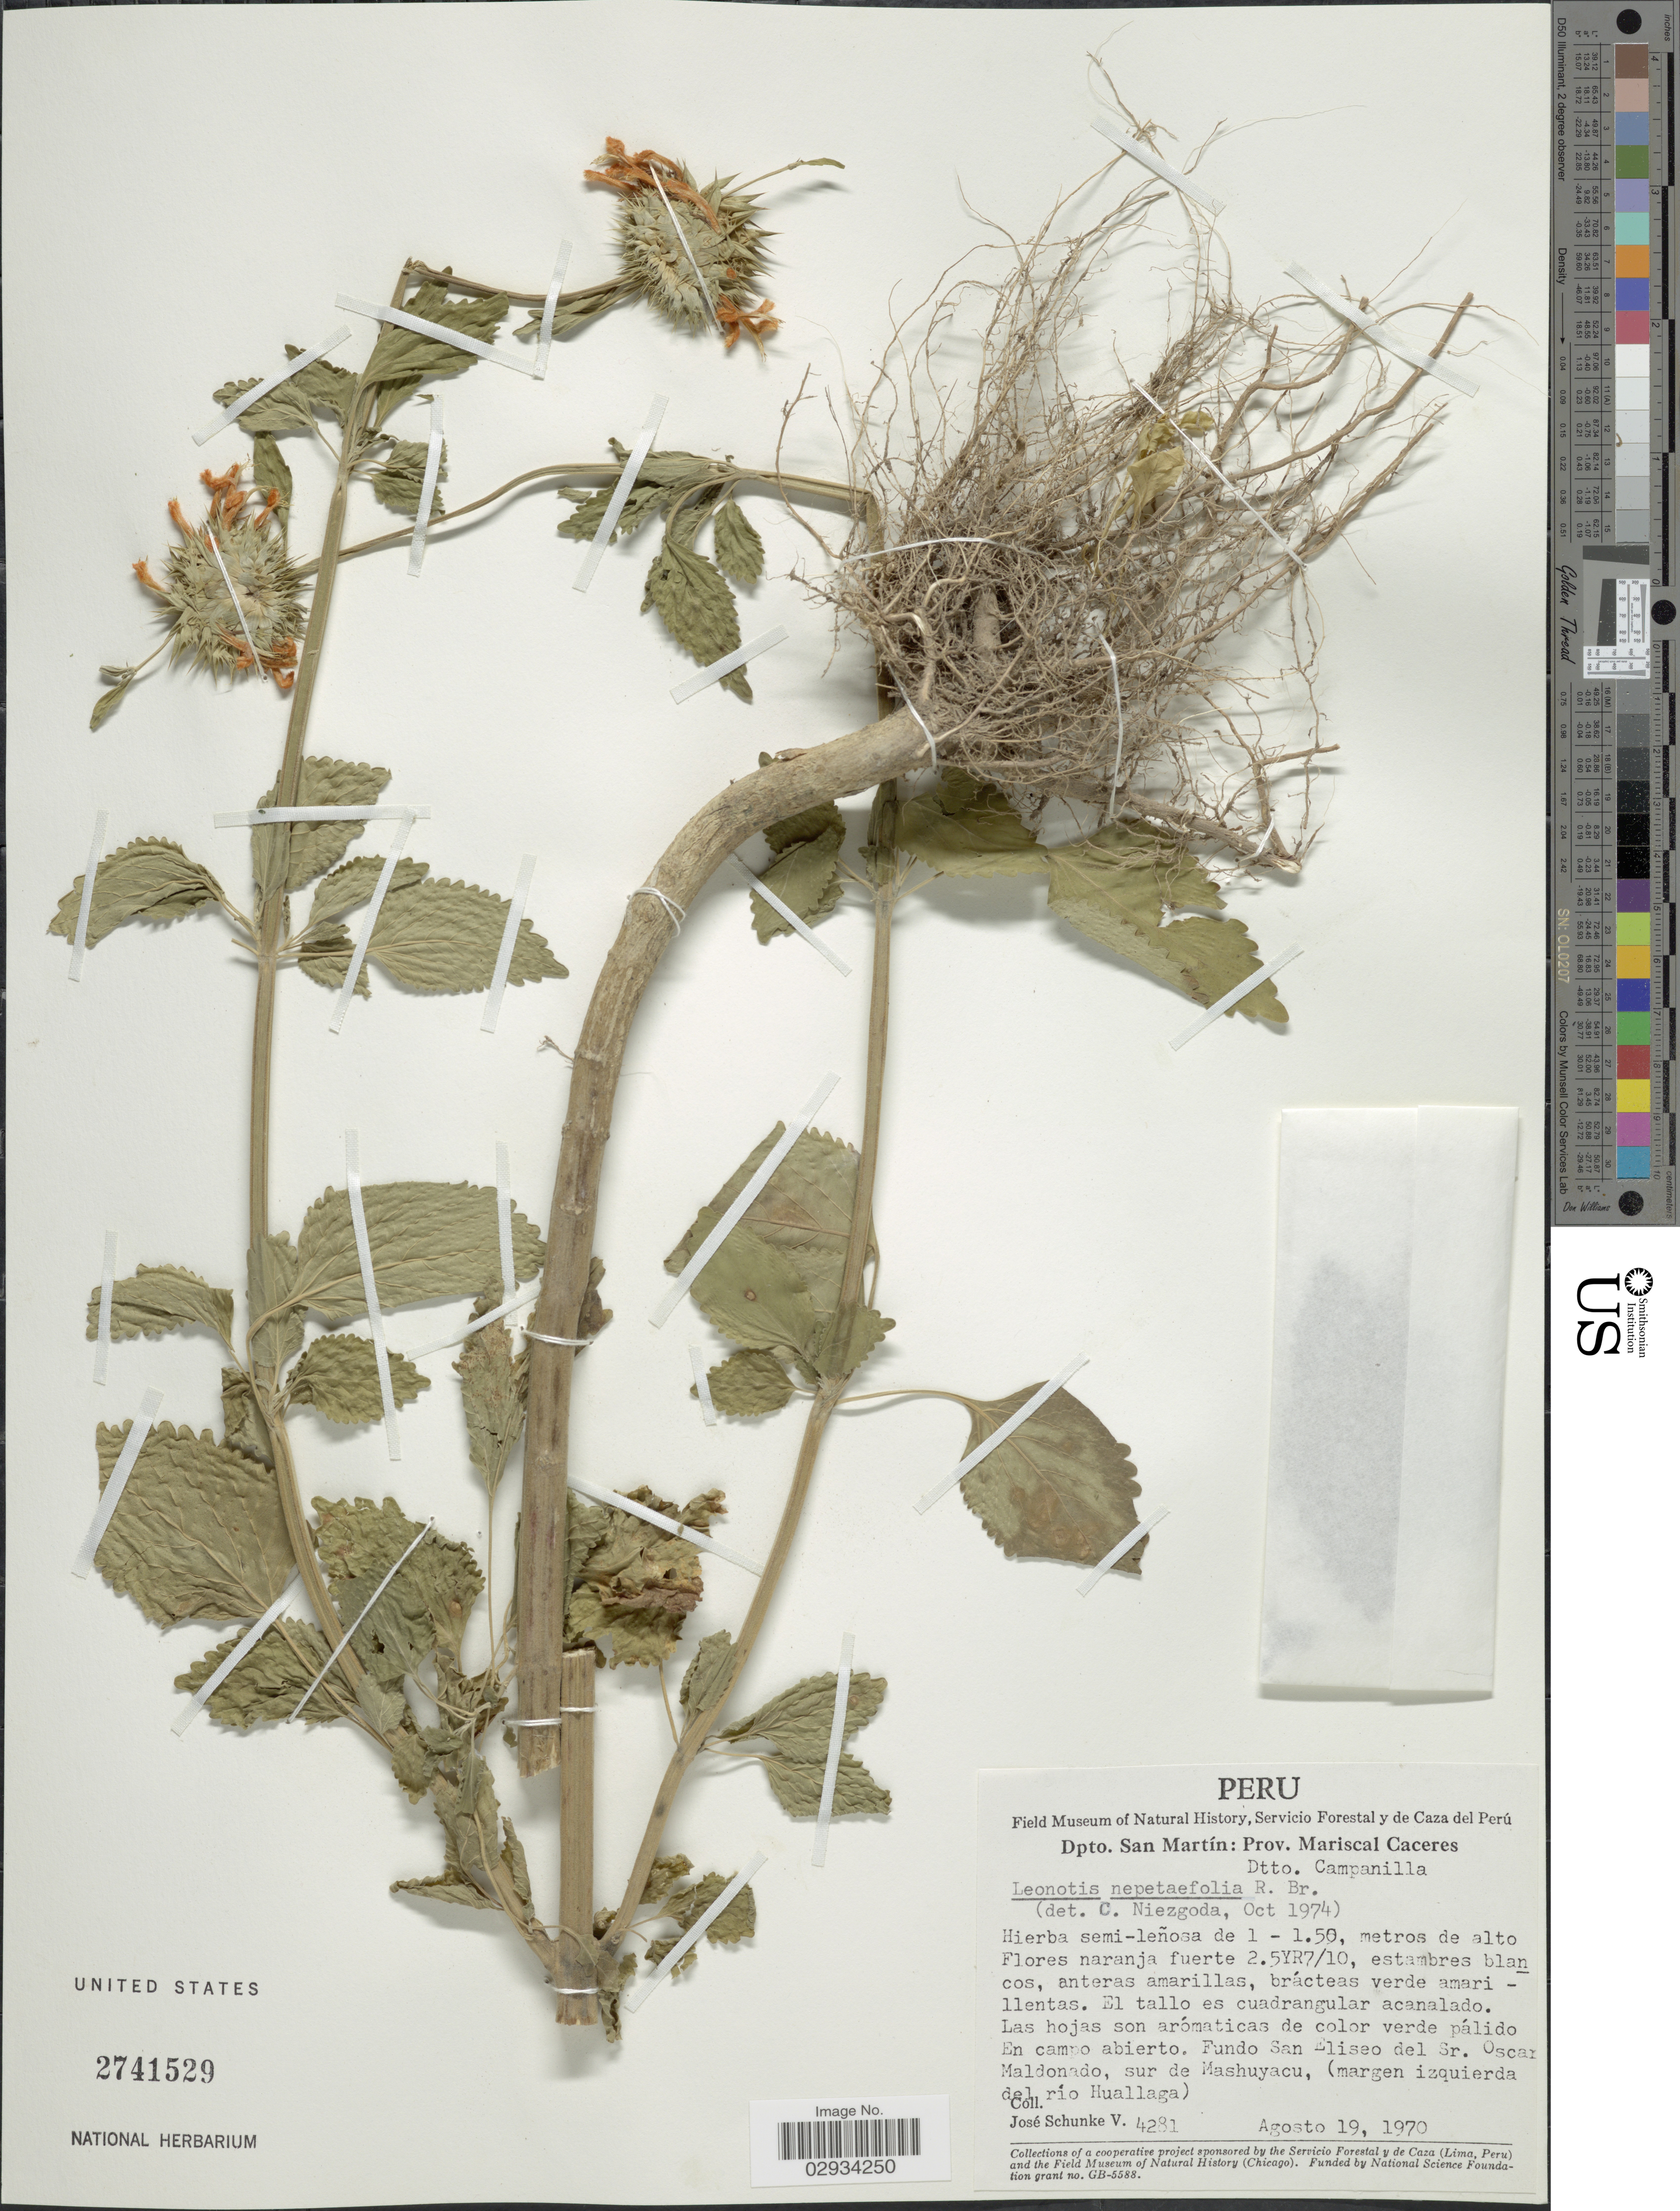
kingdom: Plantae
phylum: Tracheophyta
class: Magnoliopsida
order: Lamiales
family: Lamiaceae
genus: Leonotis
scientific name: Leonotis nepetifolia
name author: (L.) R. Br.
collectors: J. Schunke Vigo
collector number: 4281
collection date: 1970-08-19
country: Peru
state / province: San Martín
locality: Dpto. San Martín: Prov. Mariscal Caceres. Dtto. Campanilla. Fundo San Eliseo del Sr. Oscar Maldonado, sur de Mashuyacu, (margen izquierda del río Huallaga).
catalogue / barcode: US 2741529